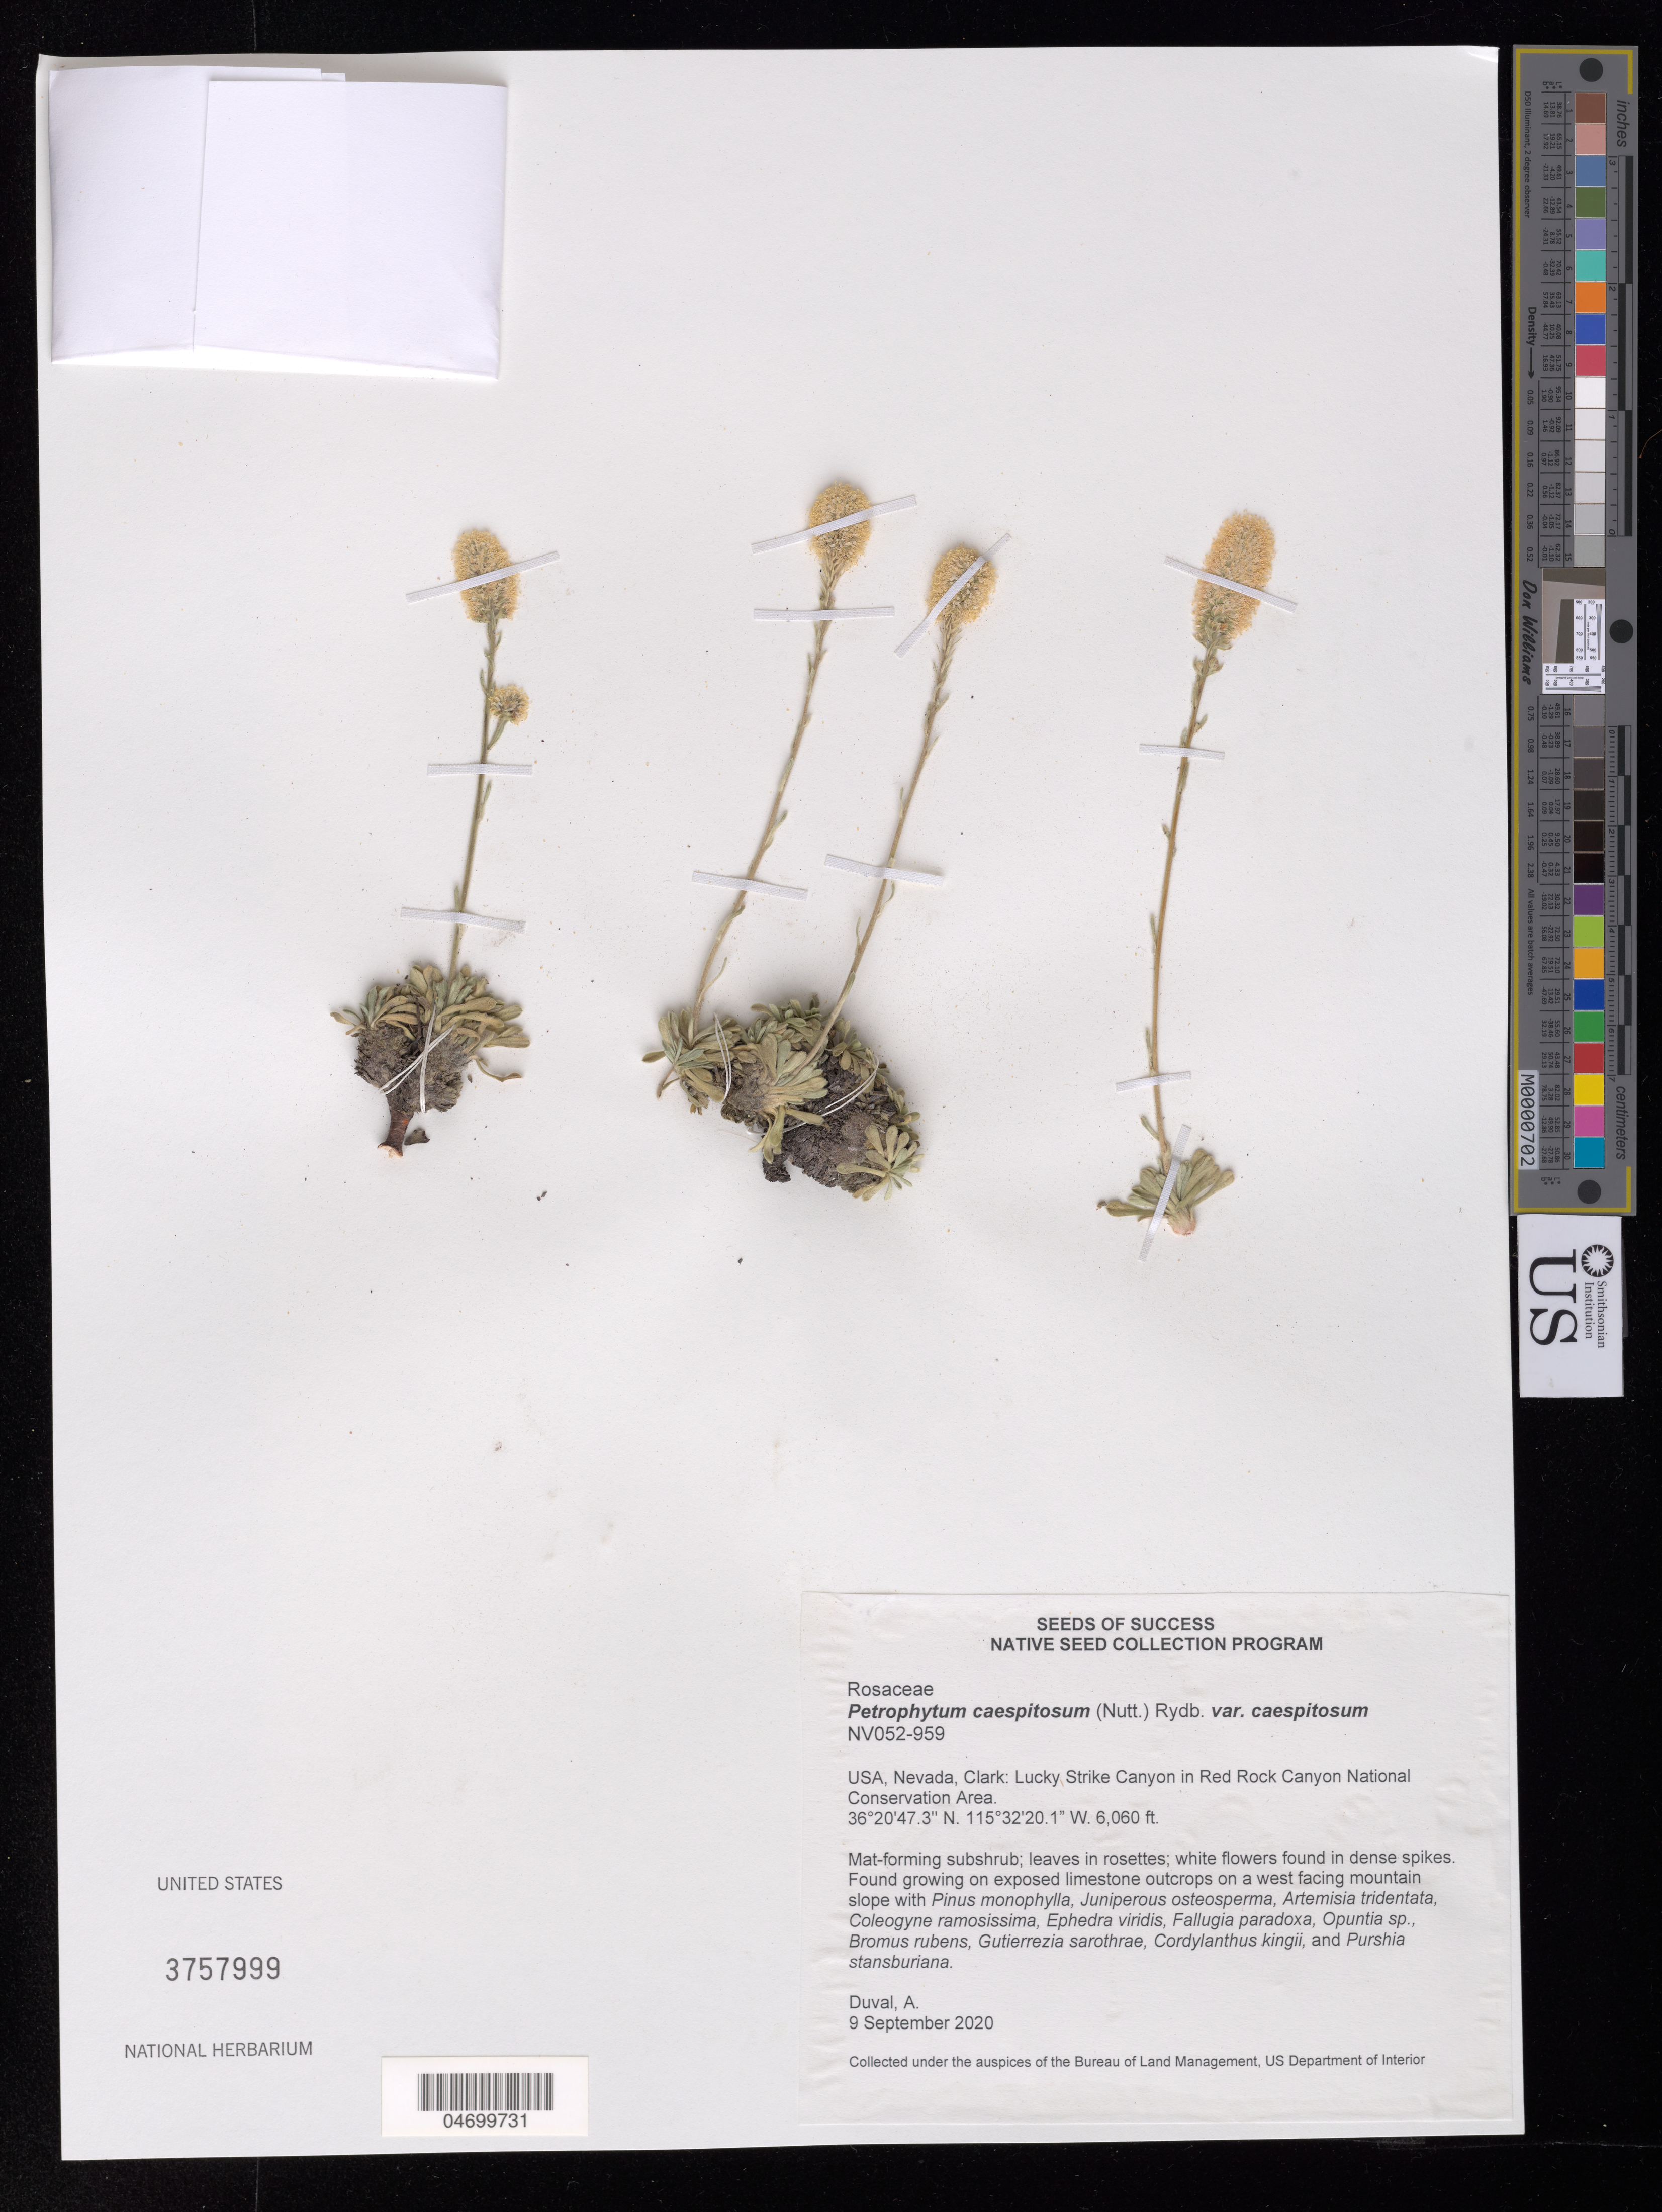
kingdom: Plantae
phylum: Tracheophyta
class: Magnoliopsida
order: Rosales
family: Rosaceae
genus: Petrophytum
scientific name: Petrophytum caespitosum var. caespitosum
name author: (Nutt.) Rydb.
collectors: A. Duval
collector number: NV052-959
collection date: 2020-09-09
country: United States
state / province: Nevada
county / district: Clark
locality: Lucky Strike Canyon in Red Rock Canyon National Conservation Area.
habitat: Exposed limestone outcrops. With Pinus monophylla, Ephedra viridus, Opuntia sp., Bromus rubens, etc.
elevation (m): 1847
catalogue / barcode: US 3757999